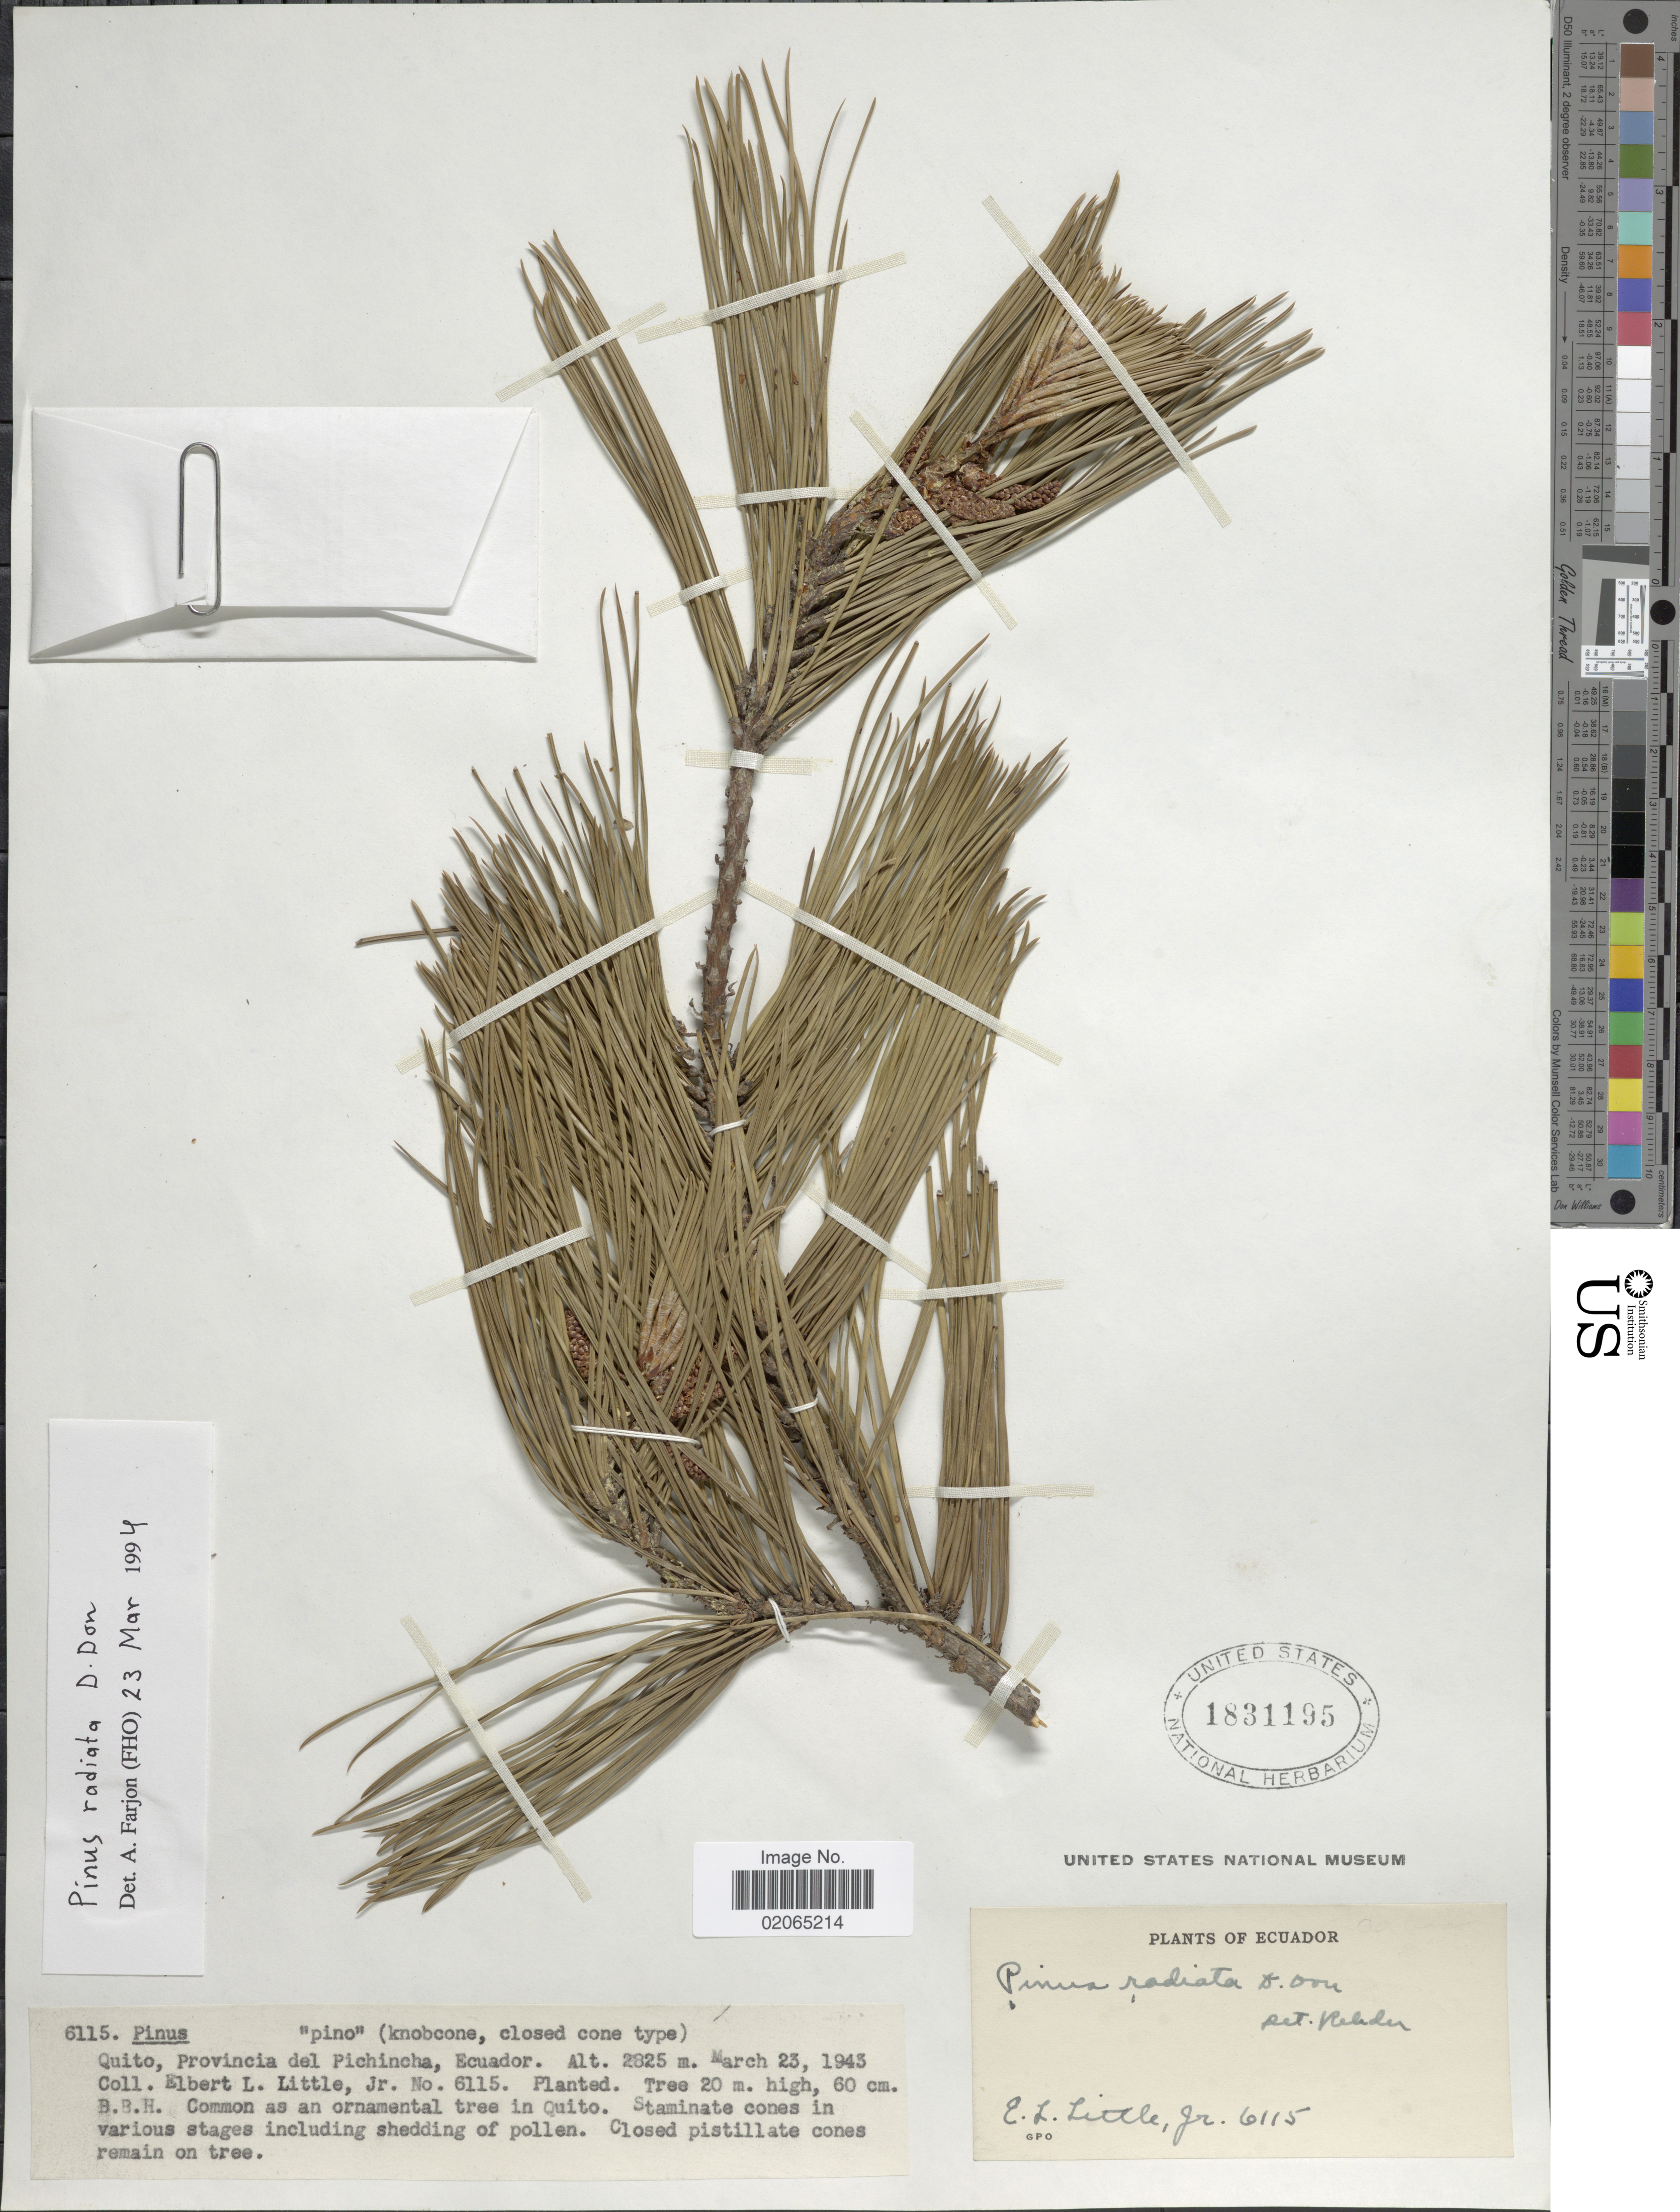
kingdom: Plantae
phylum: Tracheophyta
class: Pinopsida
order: Pinales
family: Pinaceae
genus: Pinus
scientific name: Pinus radiata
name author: D. Don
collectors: E. L. Little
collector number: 6115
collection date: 1943-03-23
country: Ecuador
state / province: Pichincha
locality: Quito, Provincia del Pichincha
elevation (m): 2825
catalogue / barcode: US 1831195